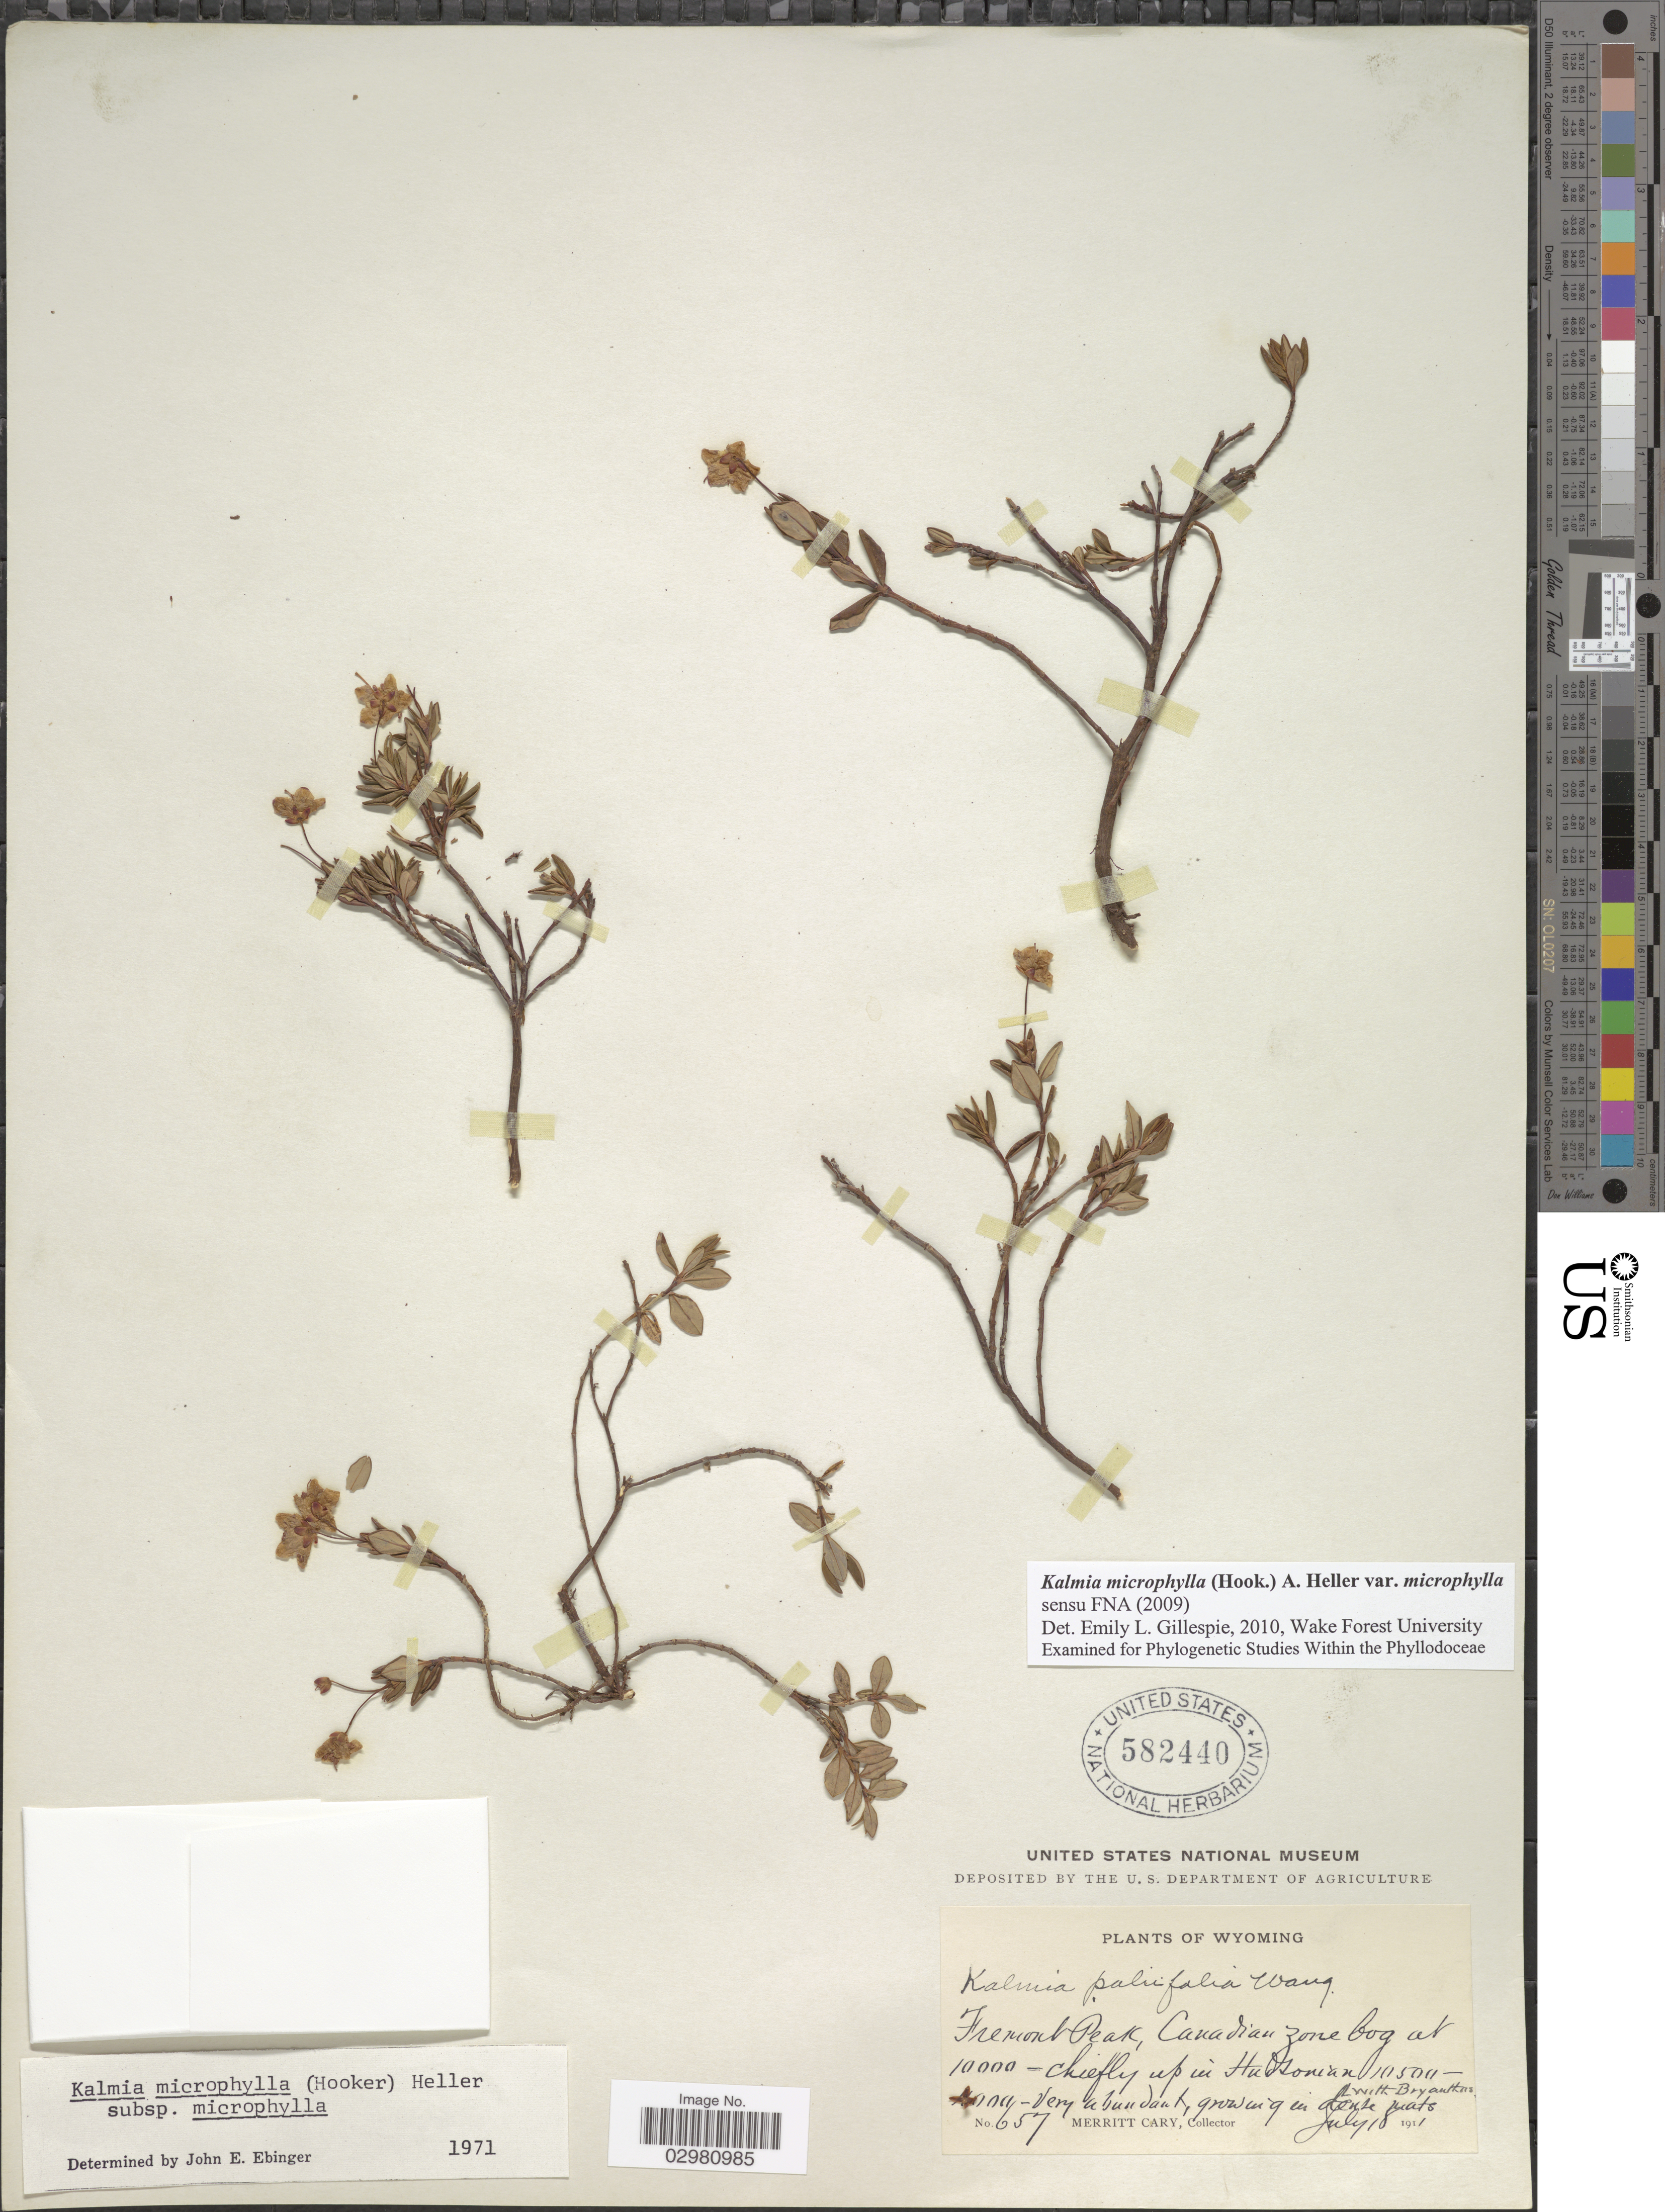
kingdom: Plantae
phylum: Tracheophyta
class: Magnoliopsida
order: Ericales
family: Ericaceae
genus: Kalmia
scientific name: Kalmia microphylla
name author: (Hook.) A. Heller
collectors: M. Cary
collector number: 657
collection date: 1911-07-18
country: United States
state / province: Wyoming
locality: Fremont Peak, Canadian Zone bog.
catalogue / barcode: US 582440